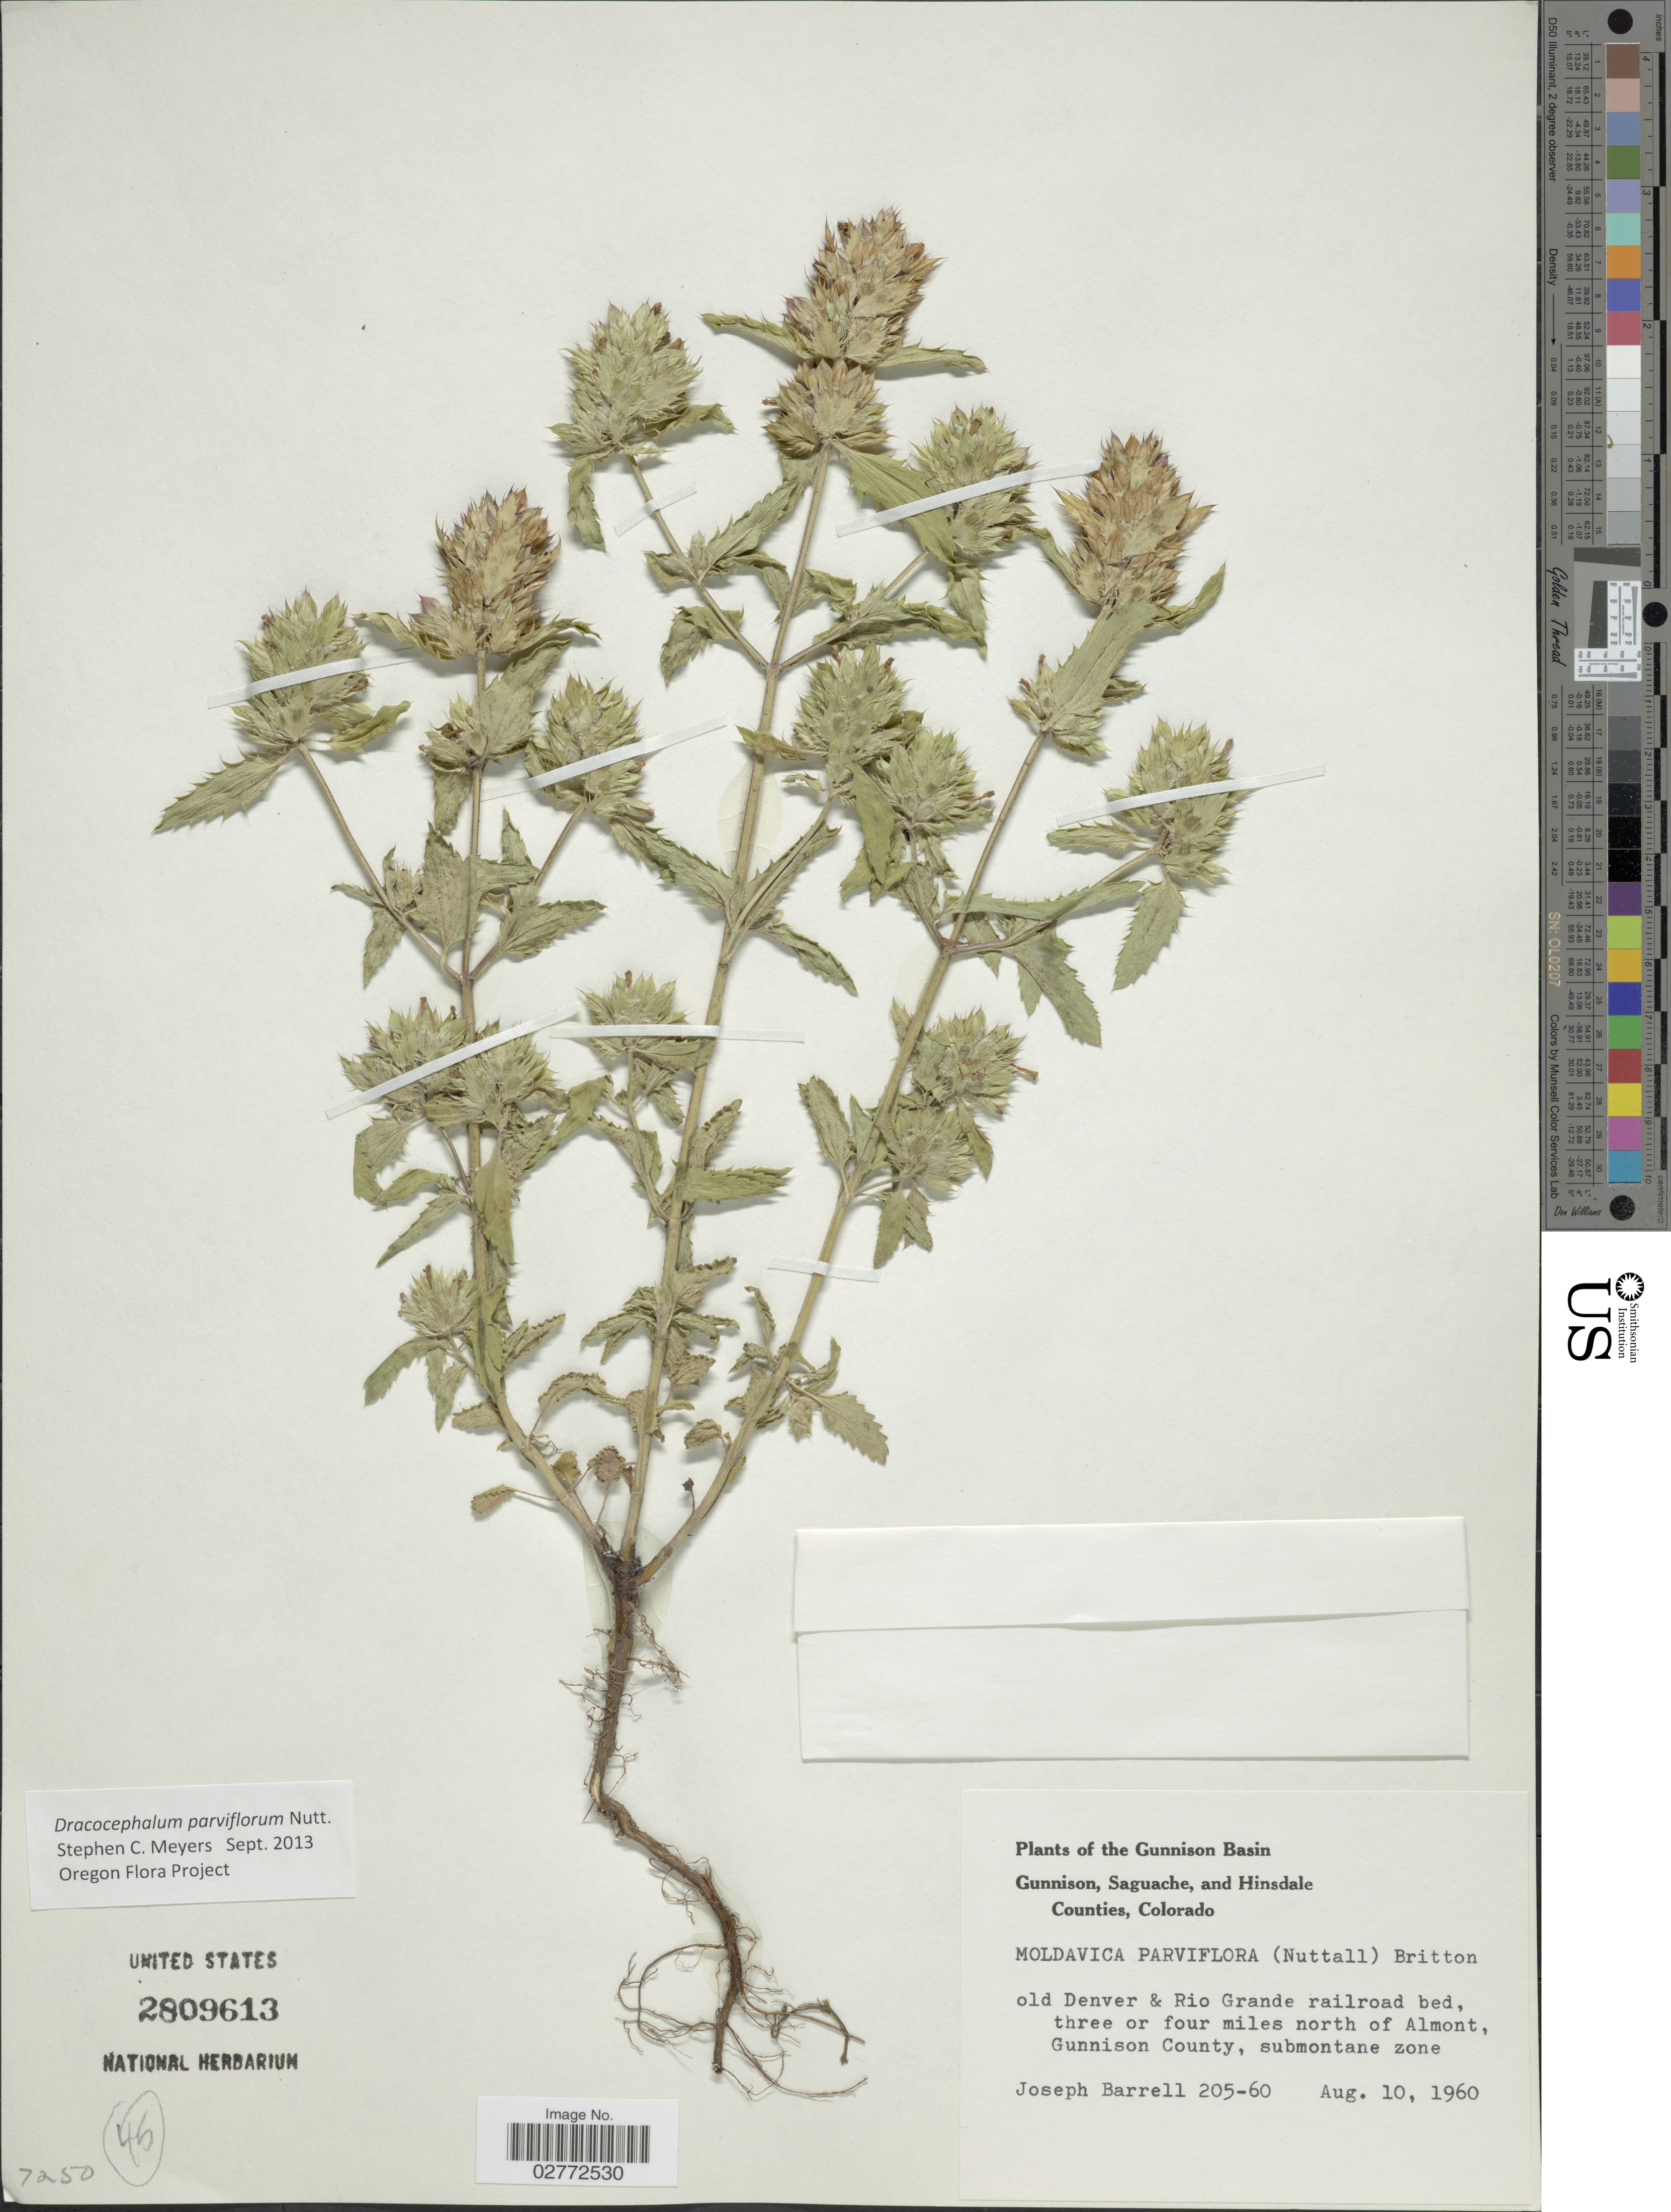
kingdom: Plantae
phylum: Tracheophyta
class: Magnoliopsida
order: Lamiales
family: Lamiaceae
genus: Dracocephalum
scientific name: Dracocephalum parviflorum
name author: Nutt.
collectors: J. Barrell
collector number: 205-60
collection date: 1960-08-10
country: United States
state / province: Colorado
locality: The Gunnison Basin. Old Denver & Rio Grande railroad bed, three or four miles north of Almont, Gunnison County, submontane zone.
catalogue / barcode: US 2809613